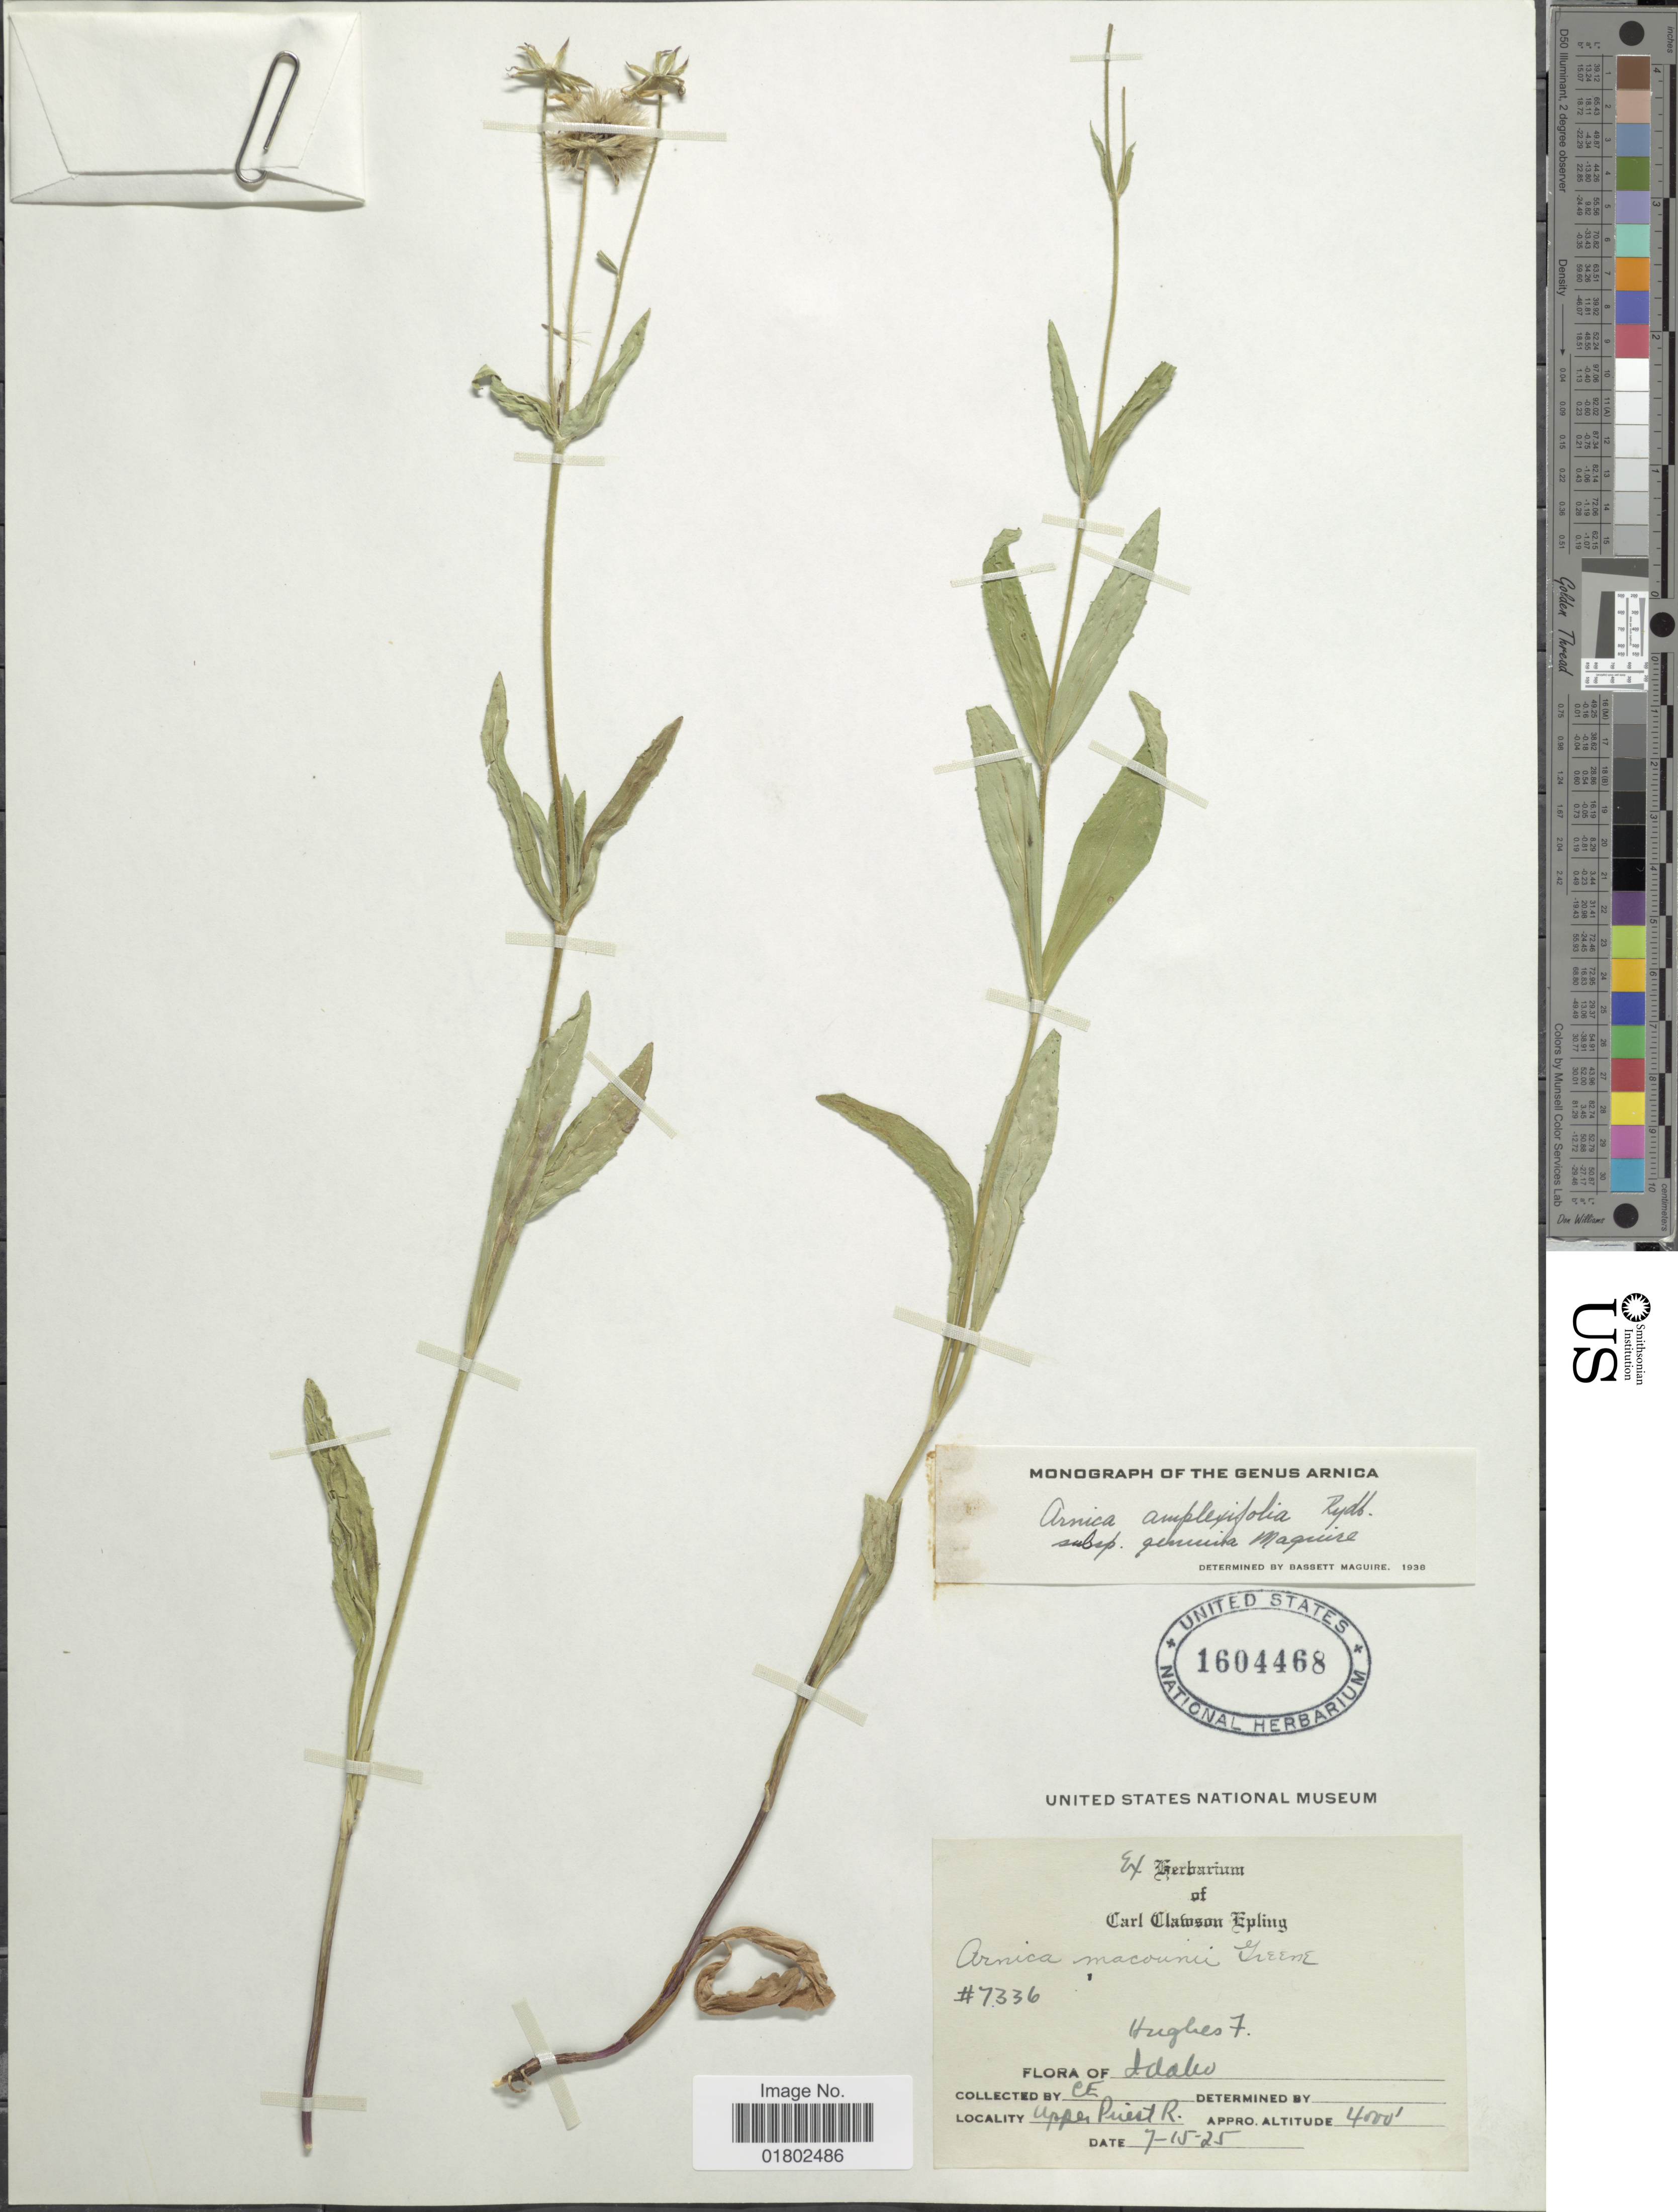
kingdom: Plantae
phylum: Tracheophyta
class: Magnoliopsida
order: Asterales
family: Asteraceae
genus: Arnica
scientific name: Arnica amplexifolia subsp. genuina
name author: Maguire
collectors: C. C. Epling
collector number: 7336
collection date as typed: Transcribed d/m/y: 15/7/25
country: United States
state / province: Idaho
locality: Upper Priest R.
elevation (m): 1219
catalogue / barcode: US 1604468